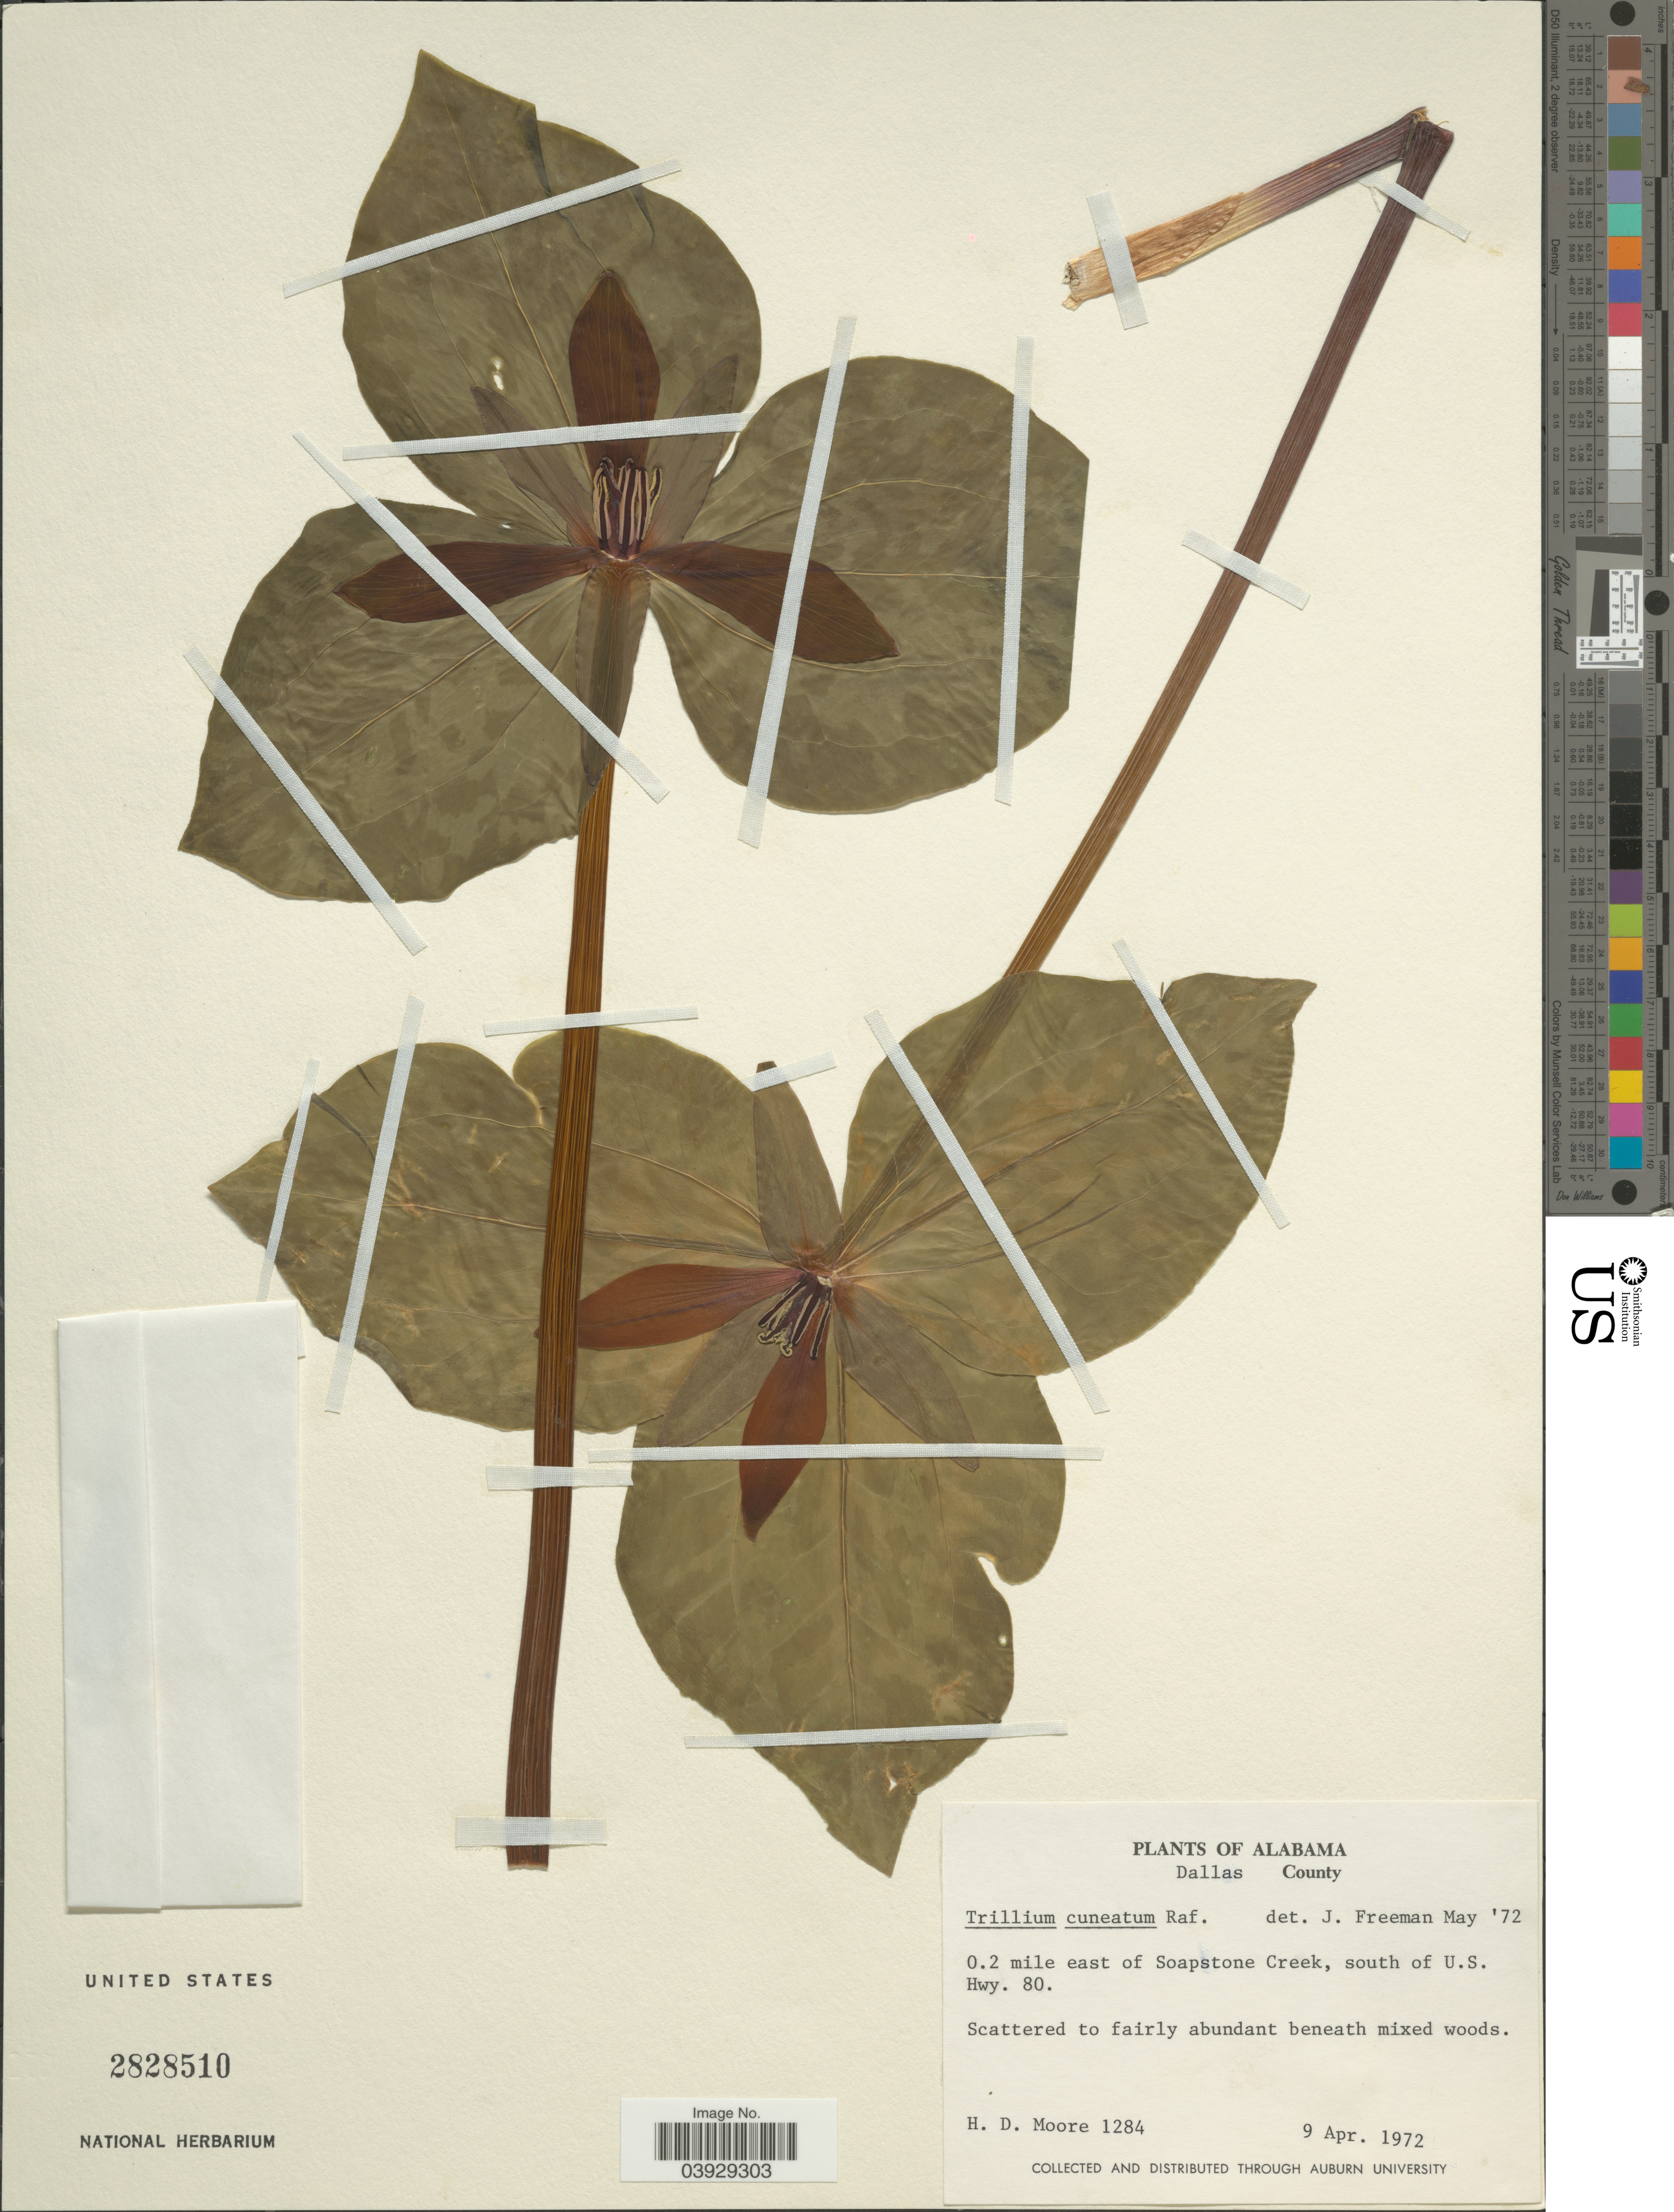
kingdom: Plantae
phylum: Tracheophyta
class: Liliopsida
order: Liliales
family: Melanthiaceae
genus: Trillium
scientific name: Trillium cuneatum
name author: Raf.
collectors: H. Moore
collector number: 1284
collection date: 1972-04-09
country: United States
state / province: Alabama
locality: Dallas County. 0.2 mile east of Soapstone Creek, south of U.S. Hwy. 80.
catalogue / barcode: US 2828510